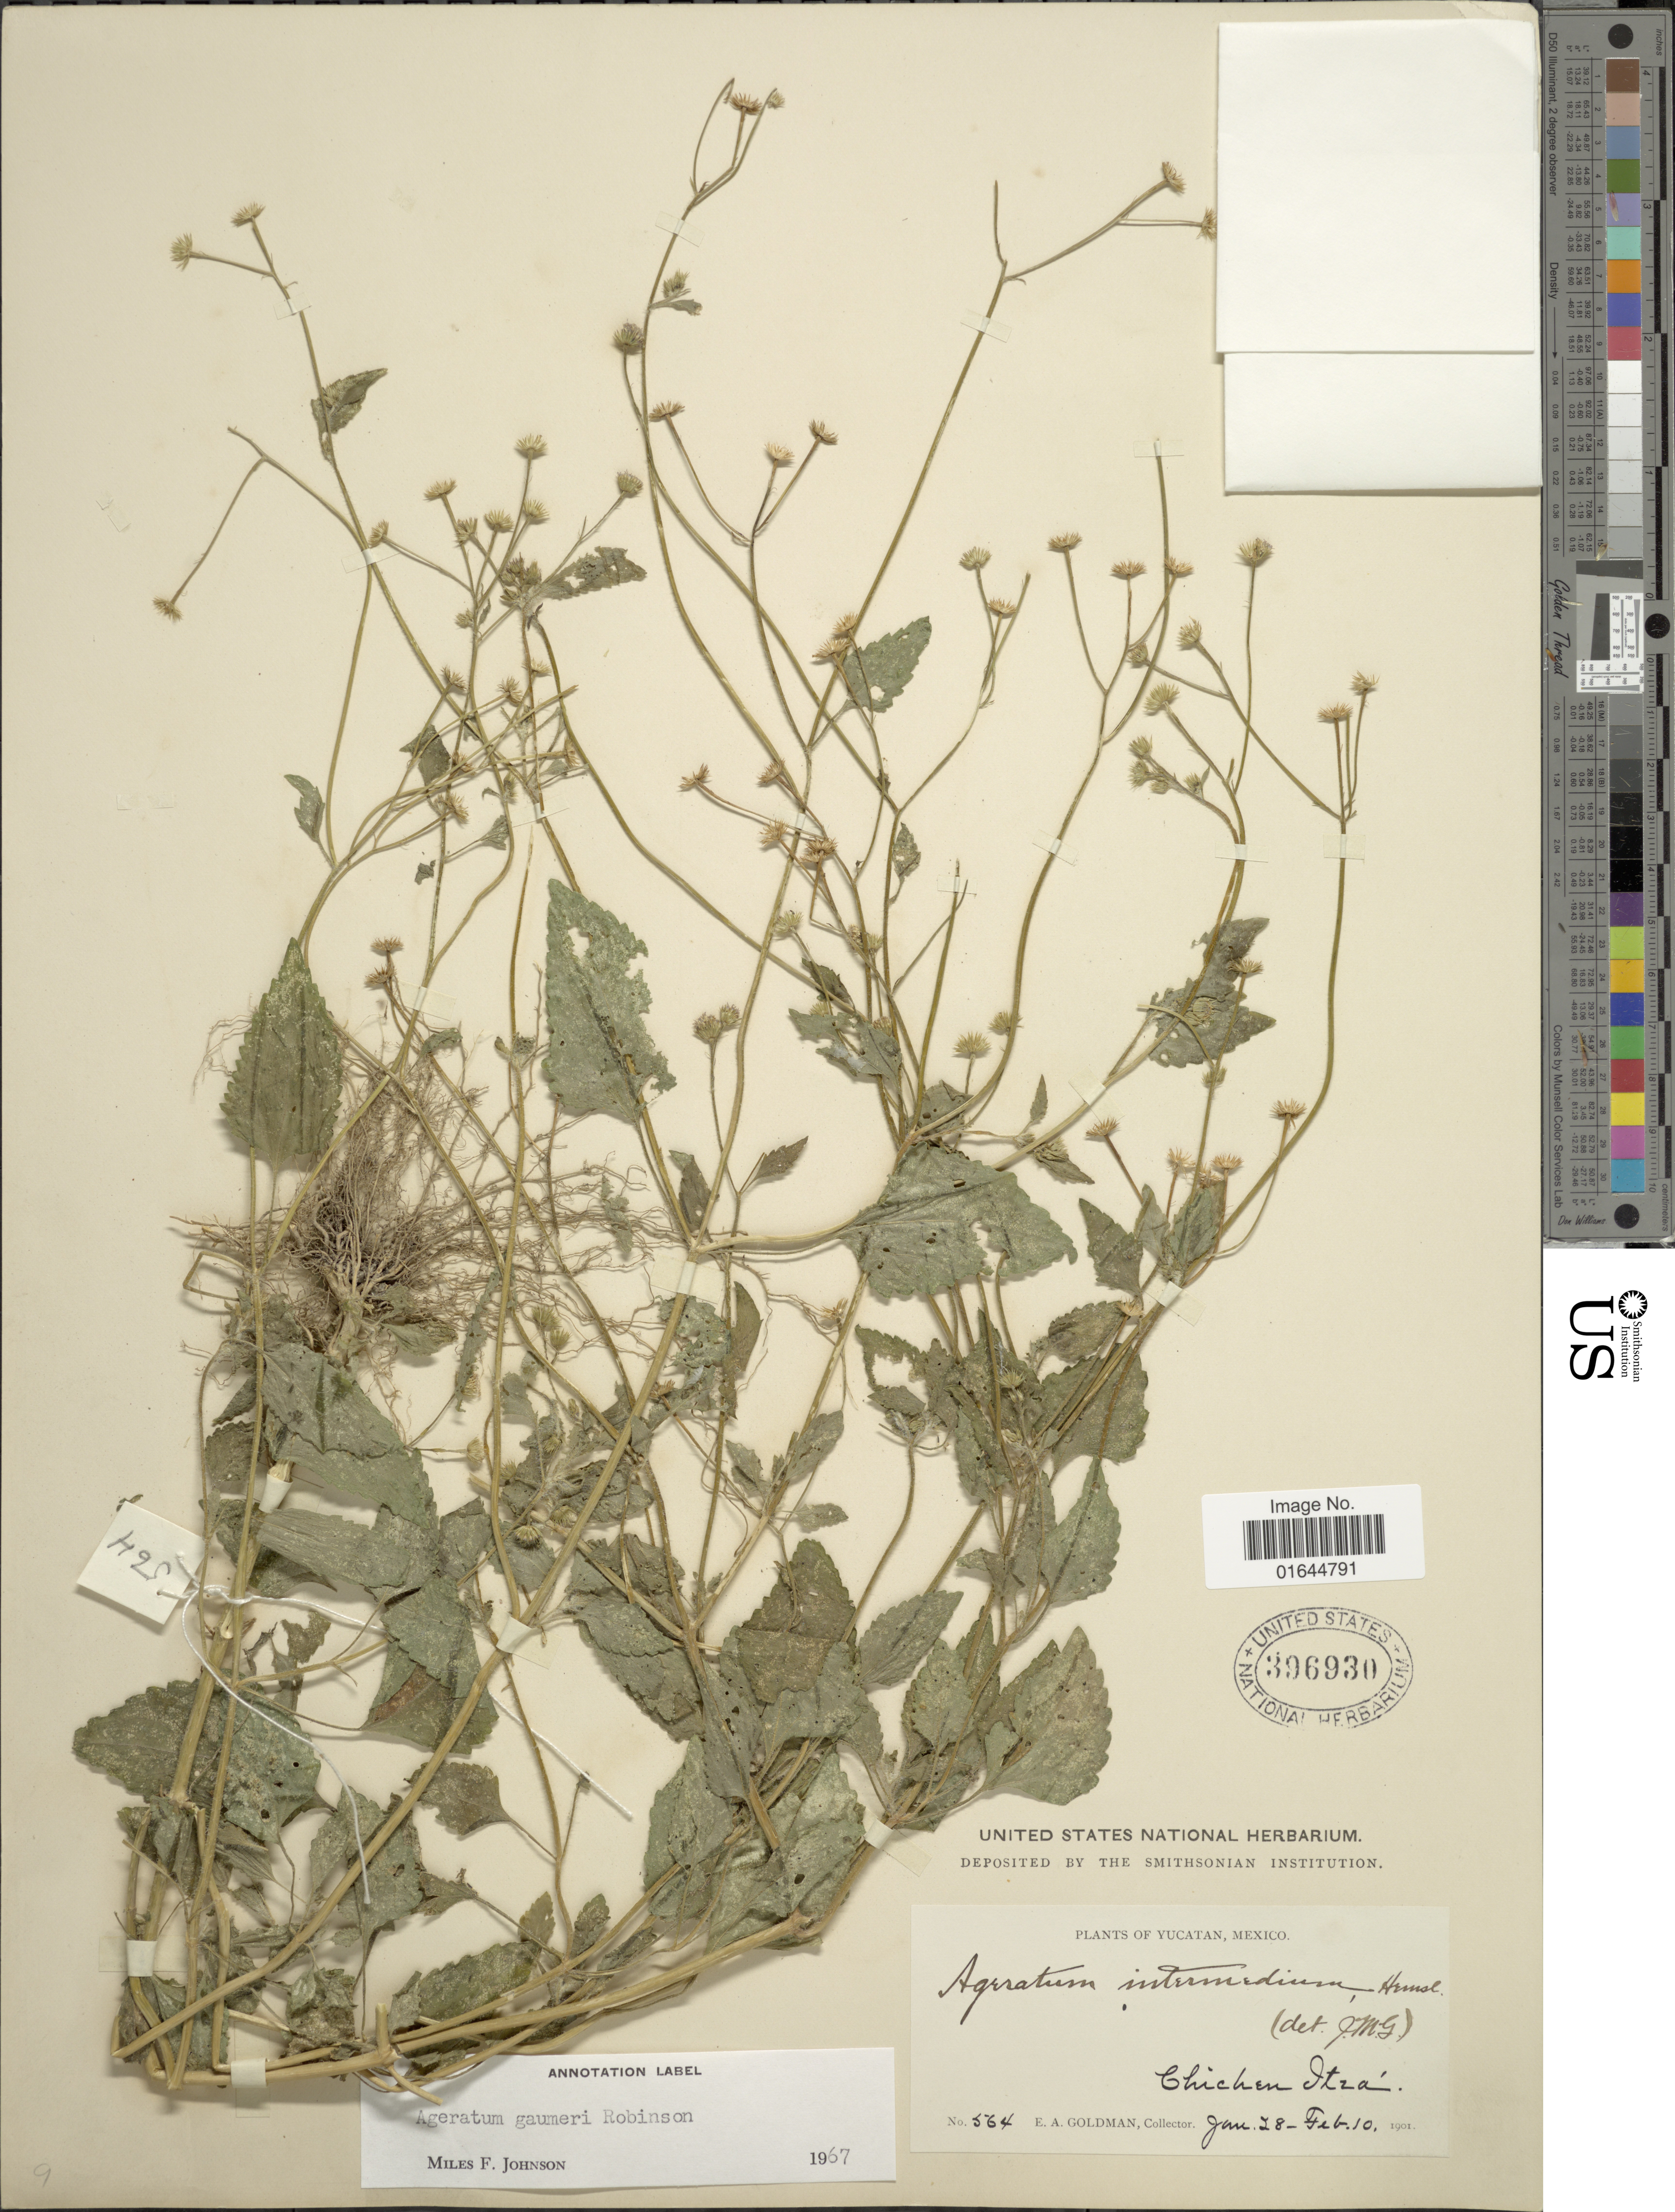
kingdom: Plantae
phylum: Tracheophyta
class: Magnoliopsida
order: Asterales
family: Asteraceae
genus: Ageratum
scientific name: Ageratum gaumeri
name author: B.L. Rob.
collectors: E. A. Goldman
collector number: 564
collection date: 1901-01-28/1901-02-10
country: Mexico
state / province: Yucatán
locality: Yucatan, Mexico, Chichen Itzá.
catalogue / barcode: US 396930